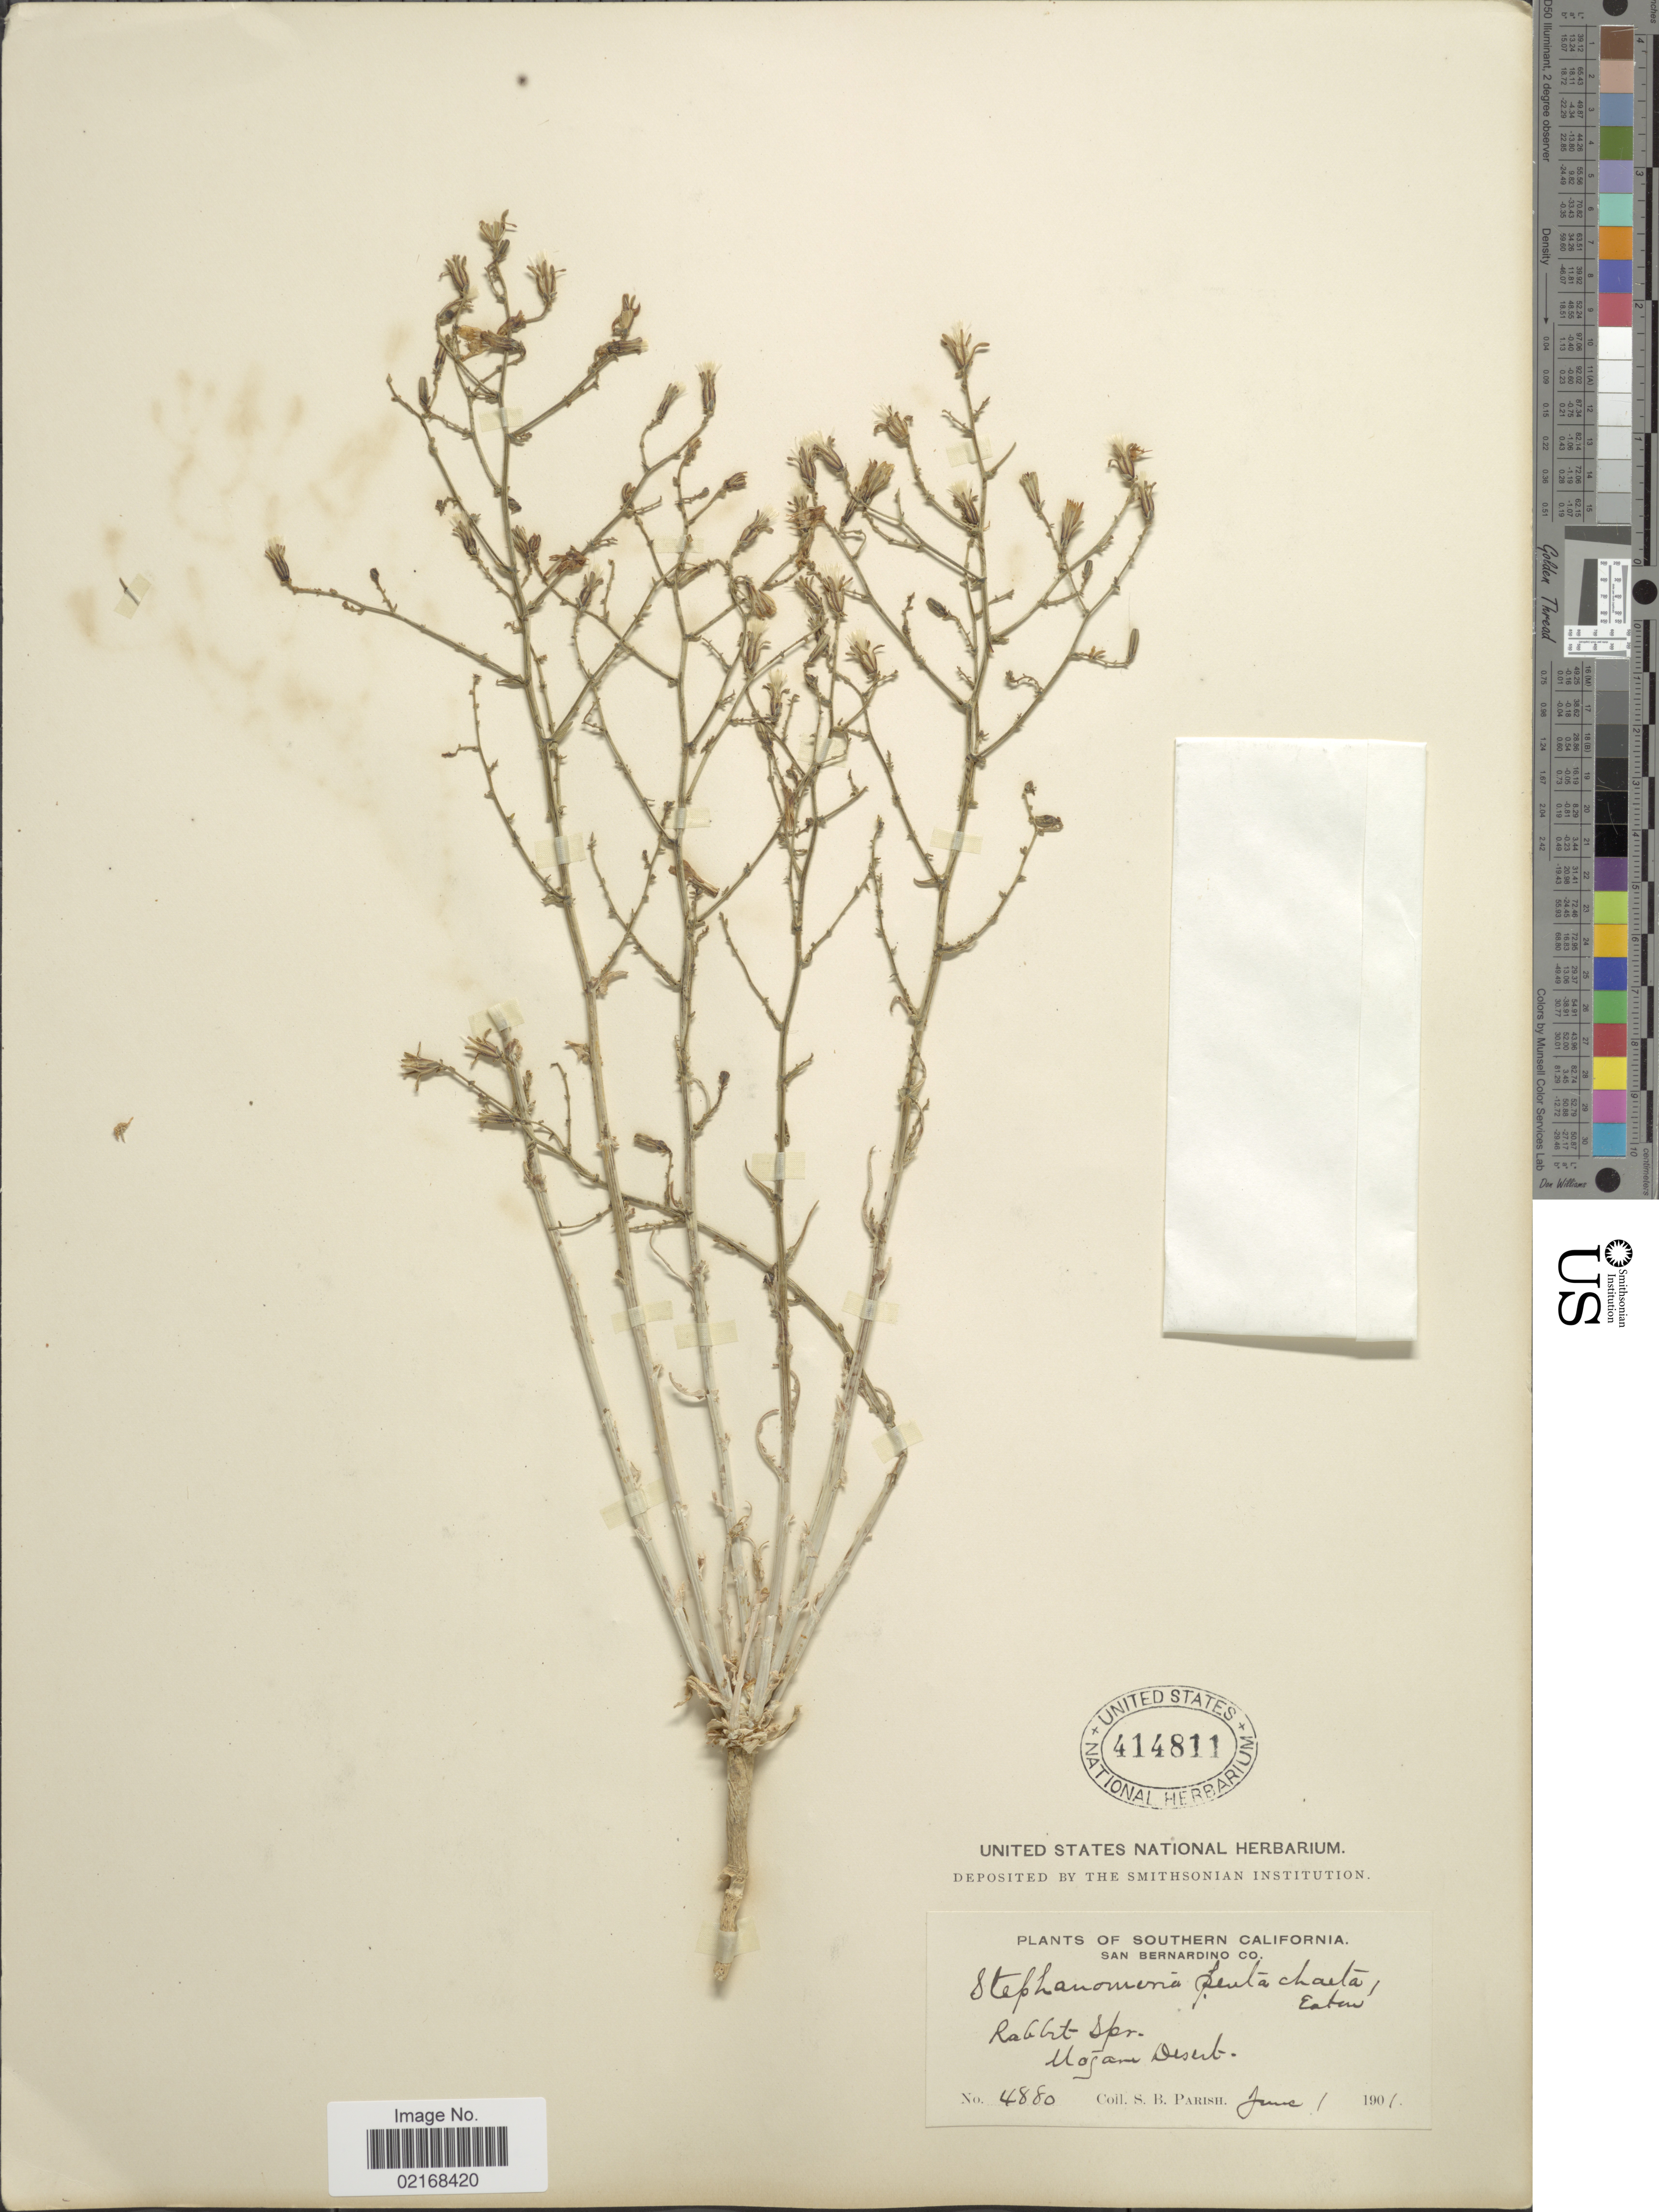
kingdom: Plantae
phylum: Tracheophyta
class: Magnoliopsida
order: Asterales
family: Asteraceae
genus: Stephanomeria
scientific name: Stephanomeria exigua subsp. exigua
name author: Nutt.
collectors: S. B. Parish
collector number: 4880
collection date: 1901-06-01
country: United States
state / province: California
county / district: San Bernardino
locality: Southern California, San Bernardino Co., Rabbit Spr., Mojave Desert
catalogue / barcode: US 414811